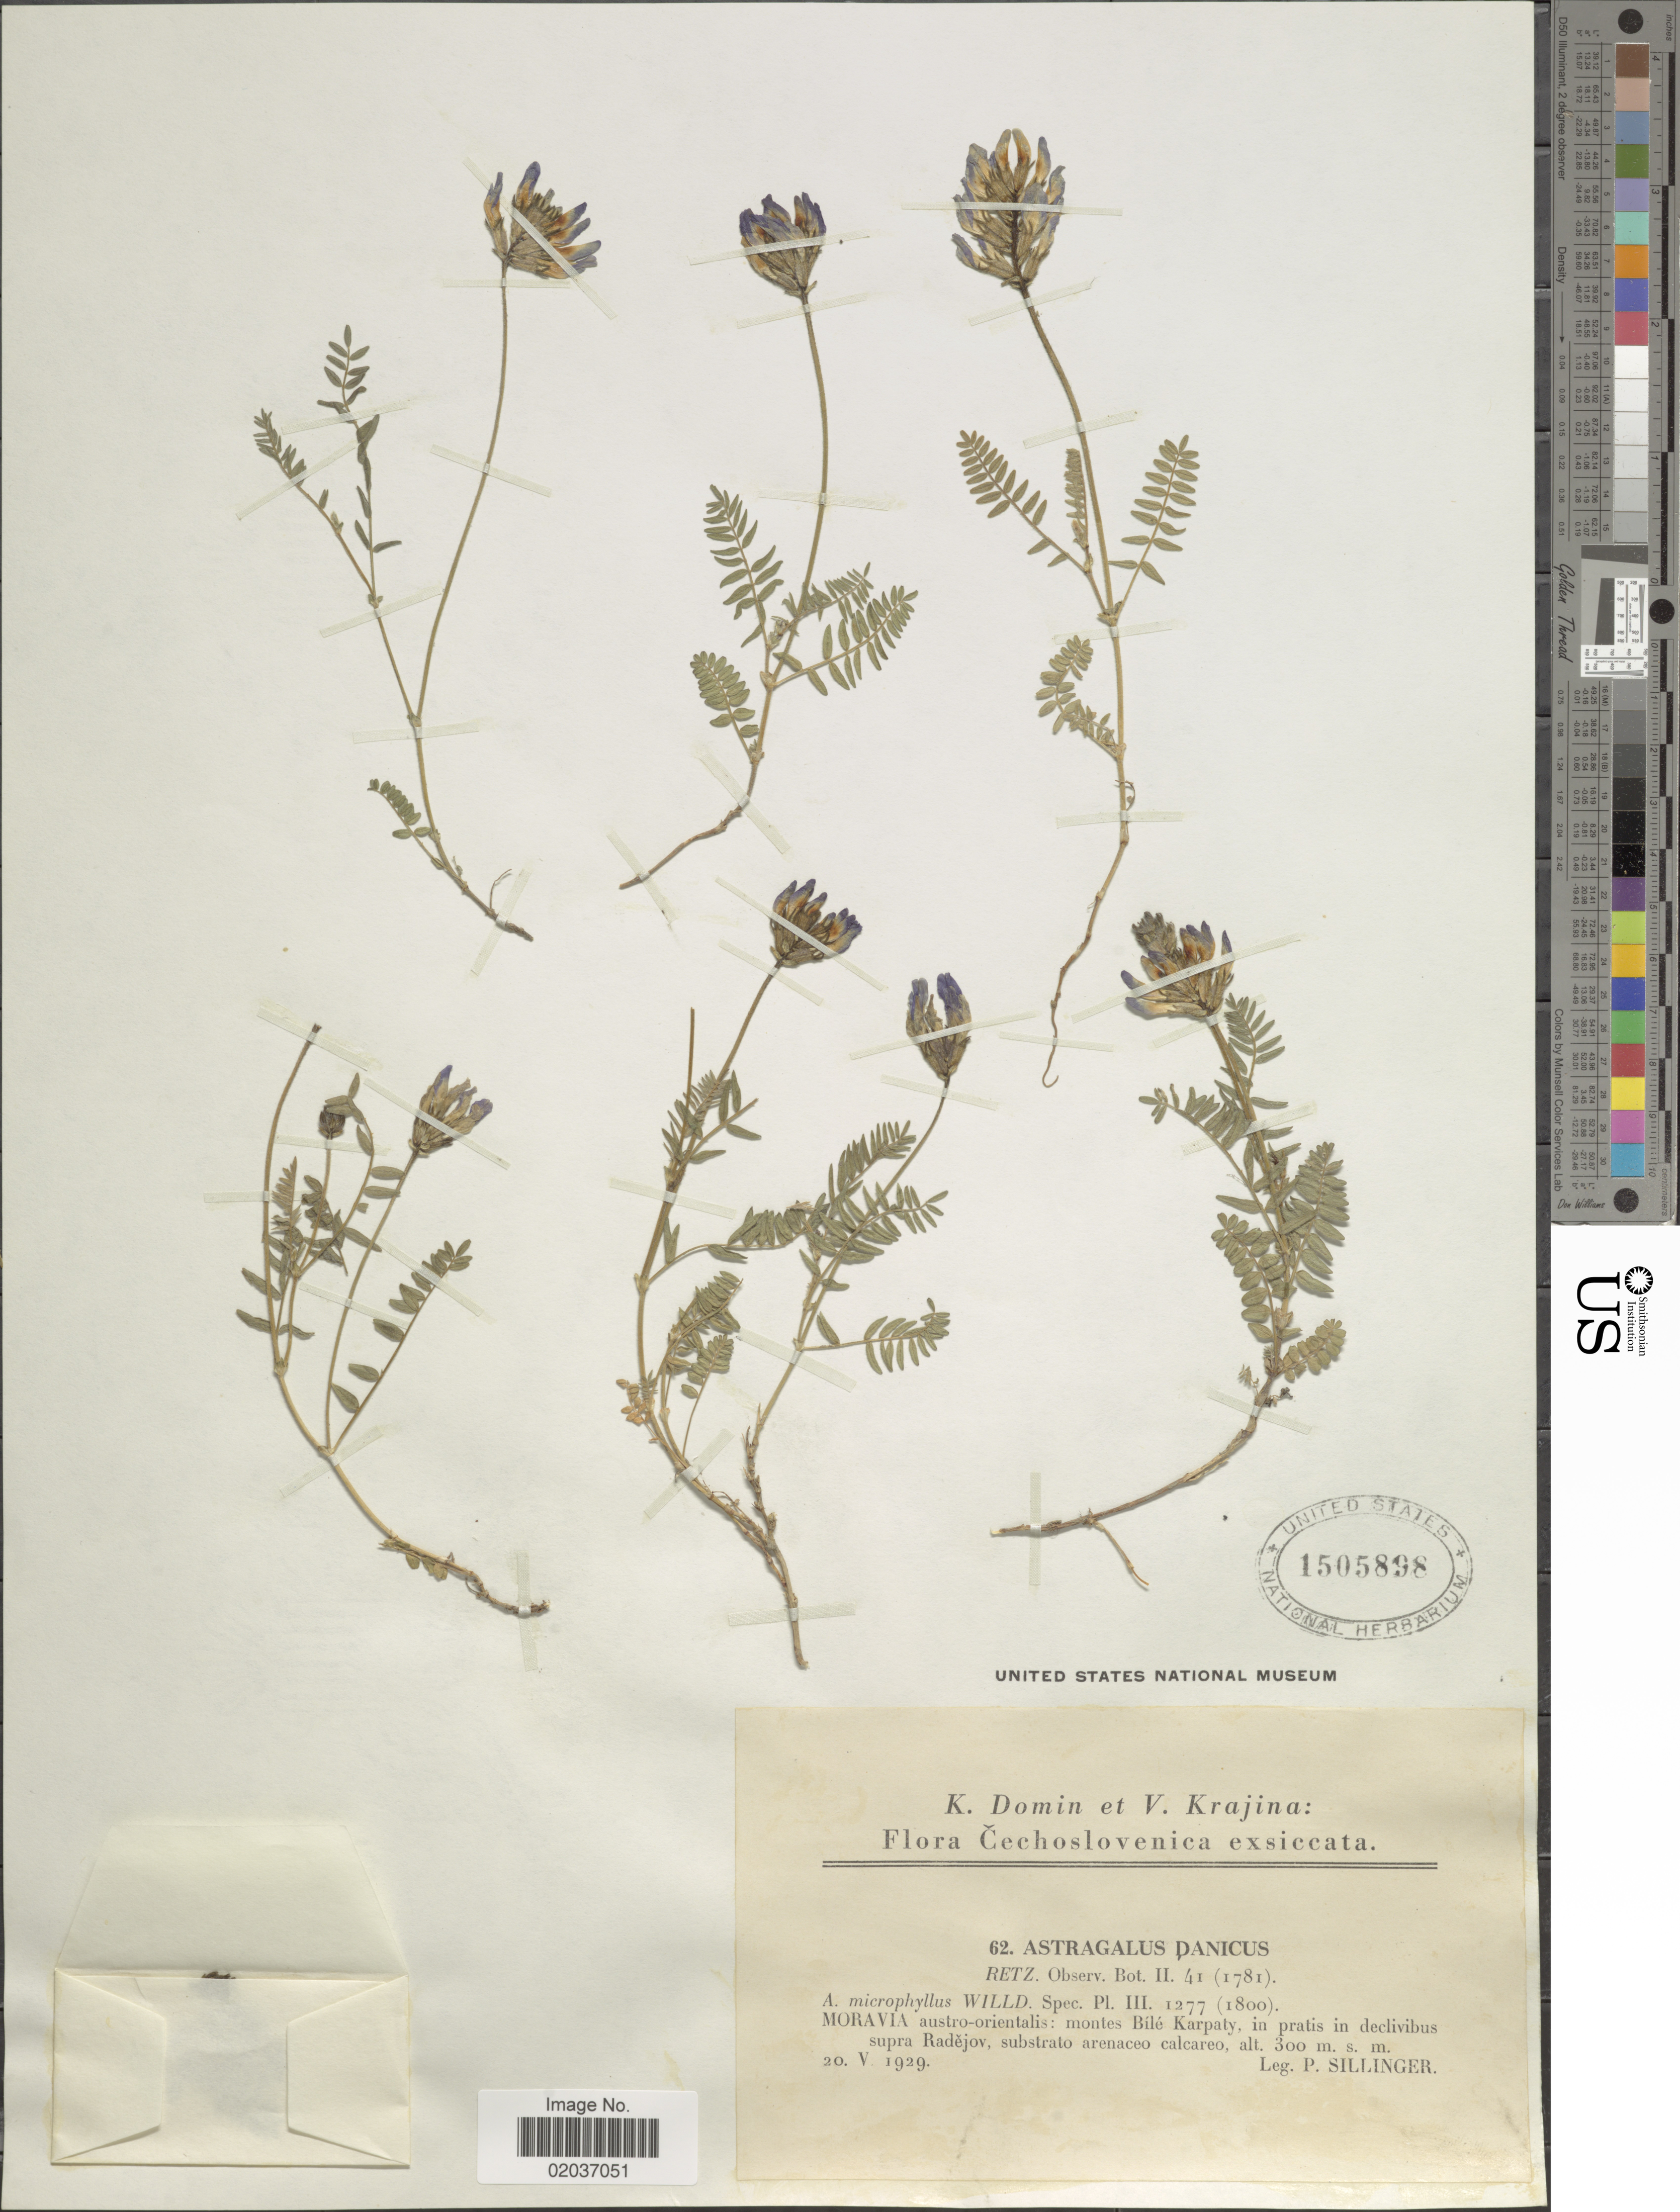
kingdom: Plantae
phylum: Tracheophyta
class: Magnoliopsida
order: Fabales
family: Fabaceae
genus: Astragalus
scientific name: Astragalus danicus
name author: Retz.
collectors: P. Sillinger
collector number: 62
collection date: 1929-05-20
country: Slovenia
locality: Cechoslovenica. Moravia austro-orientalis: montes Bílé Karpaty, in pratis in declivibus supra Radejov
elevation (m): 300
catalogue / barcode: US 1505898